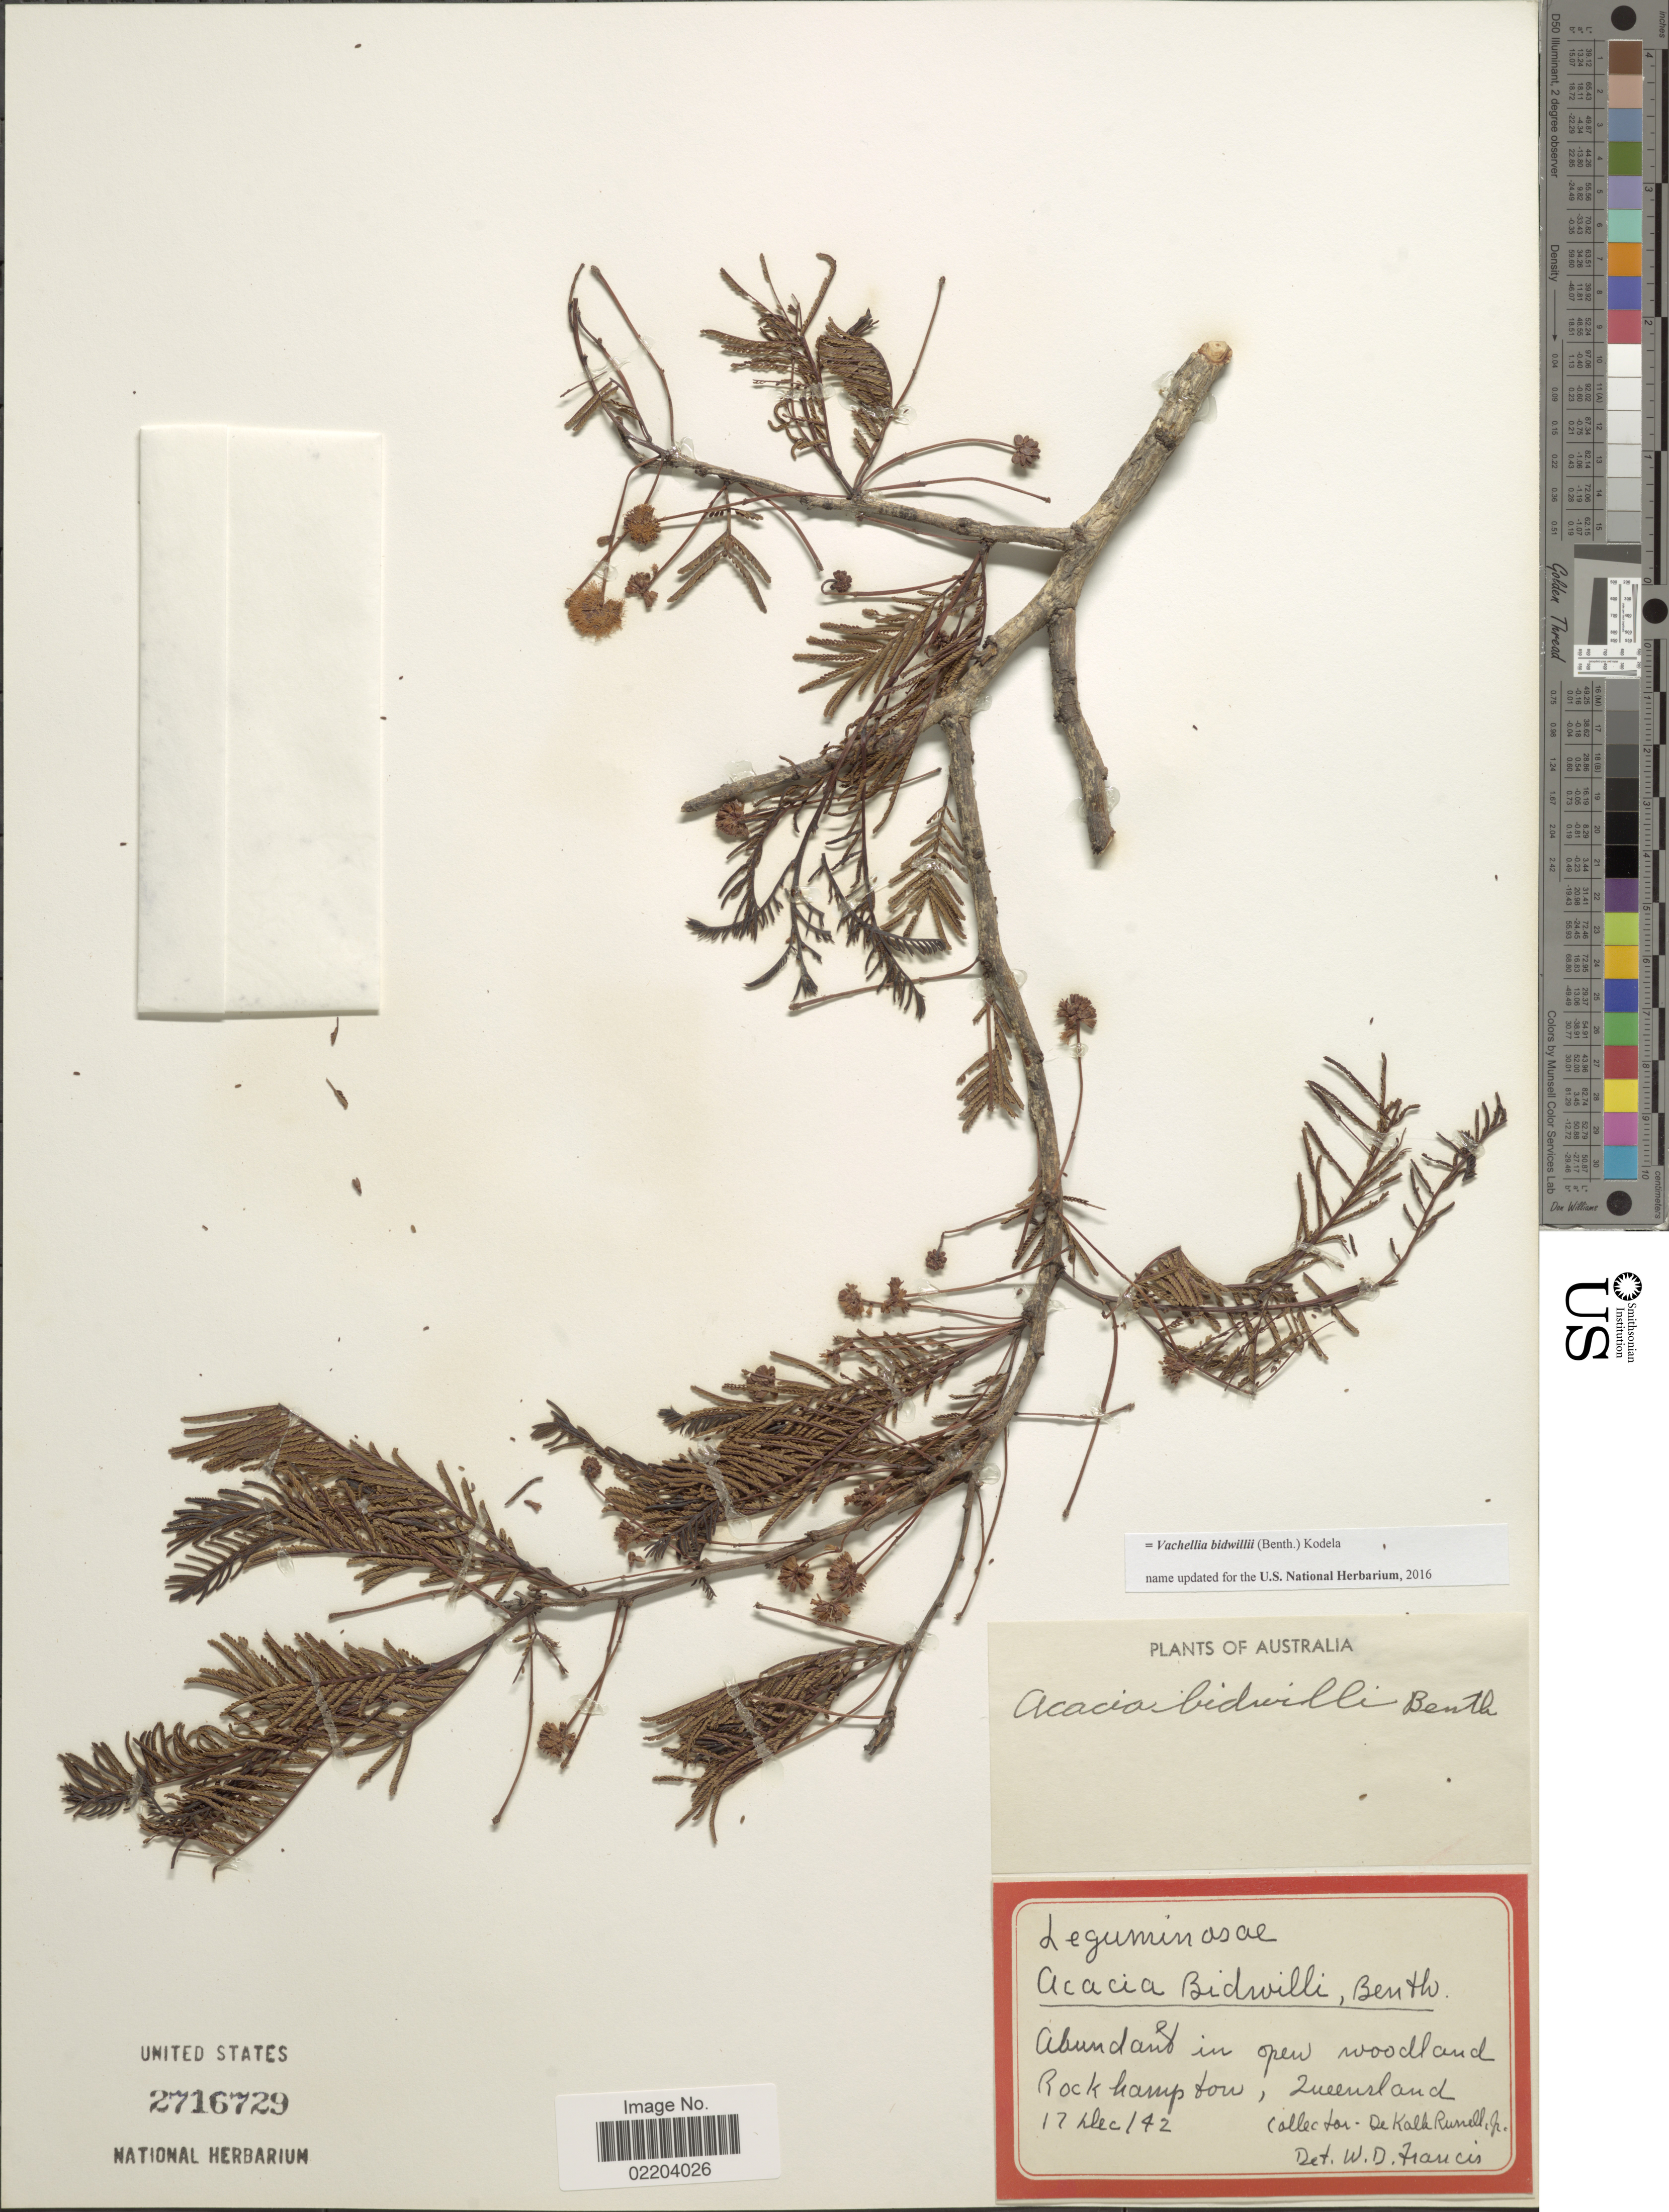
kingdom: Plantae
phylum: Tracheophyta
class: Magnoliopsida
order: Fabales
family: Fabaceae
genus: Vachellia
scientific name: Vachellia bidwellii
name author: (Benth.) Kodela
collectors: D. K. Russell Jr.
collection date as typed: Transcribed d/m/y: 17/12/42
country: Australia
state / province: Queensland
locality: Abundant in open woodland Rockhampton, Queensland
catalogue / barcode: US 2716729